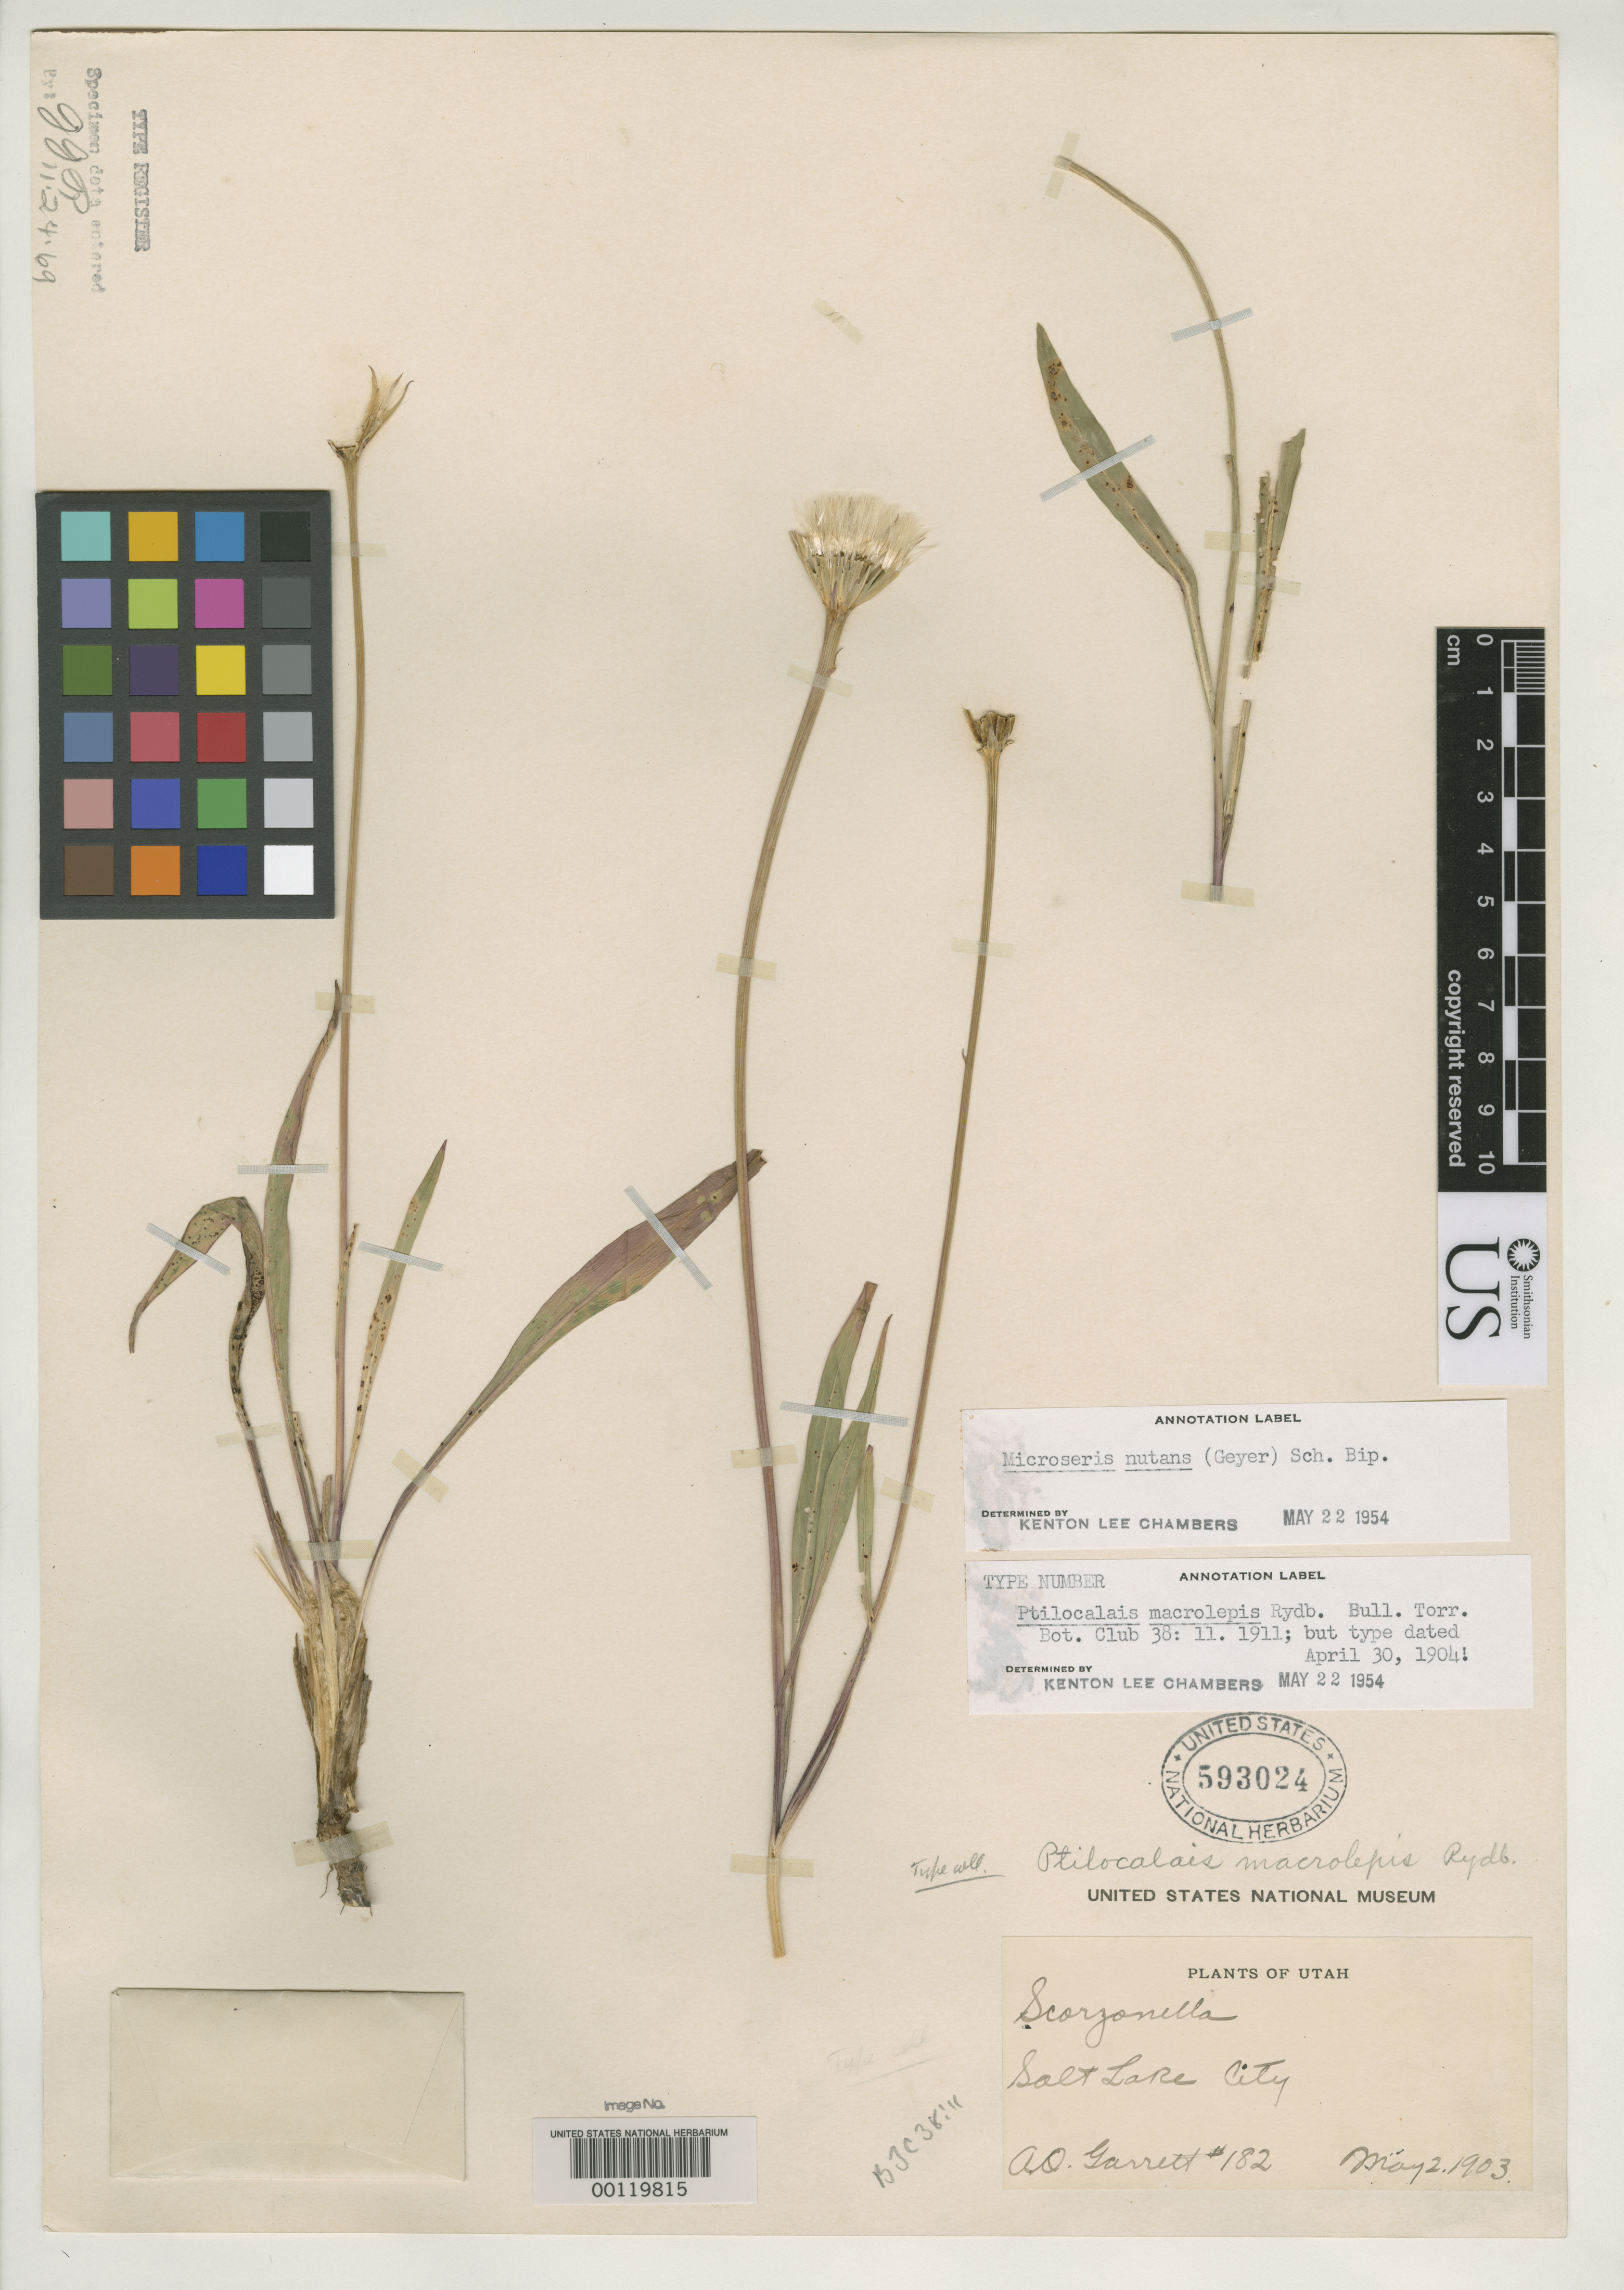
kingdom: Plantae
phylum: Tracheophyta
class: Magnoliopsida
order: Asterales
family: Asteraceae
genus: Ptilocalais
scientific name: Ptilocalais macrolepis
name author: Rydb.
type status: Isotype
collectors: A. O. Garrett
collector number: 182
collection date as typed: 02 May 1903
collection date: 1903-05-02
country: United States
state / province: Utah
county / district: Salt Lake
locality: Near Salt Lake City.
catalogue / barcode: US 593024